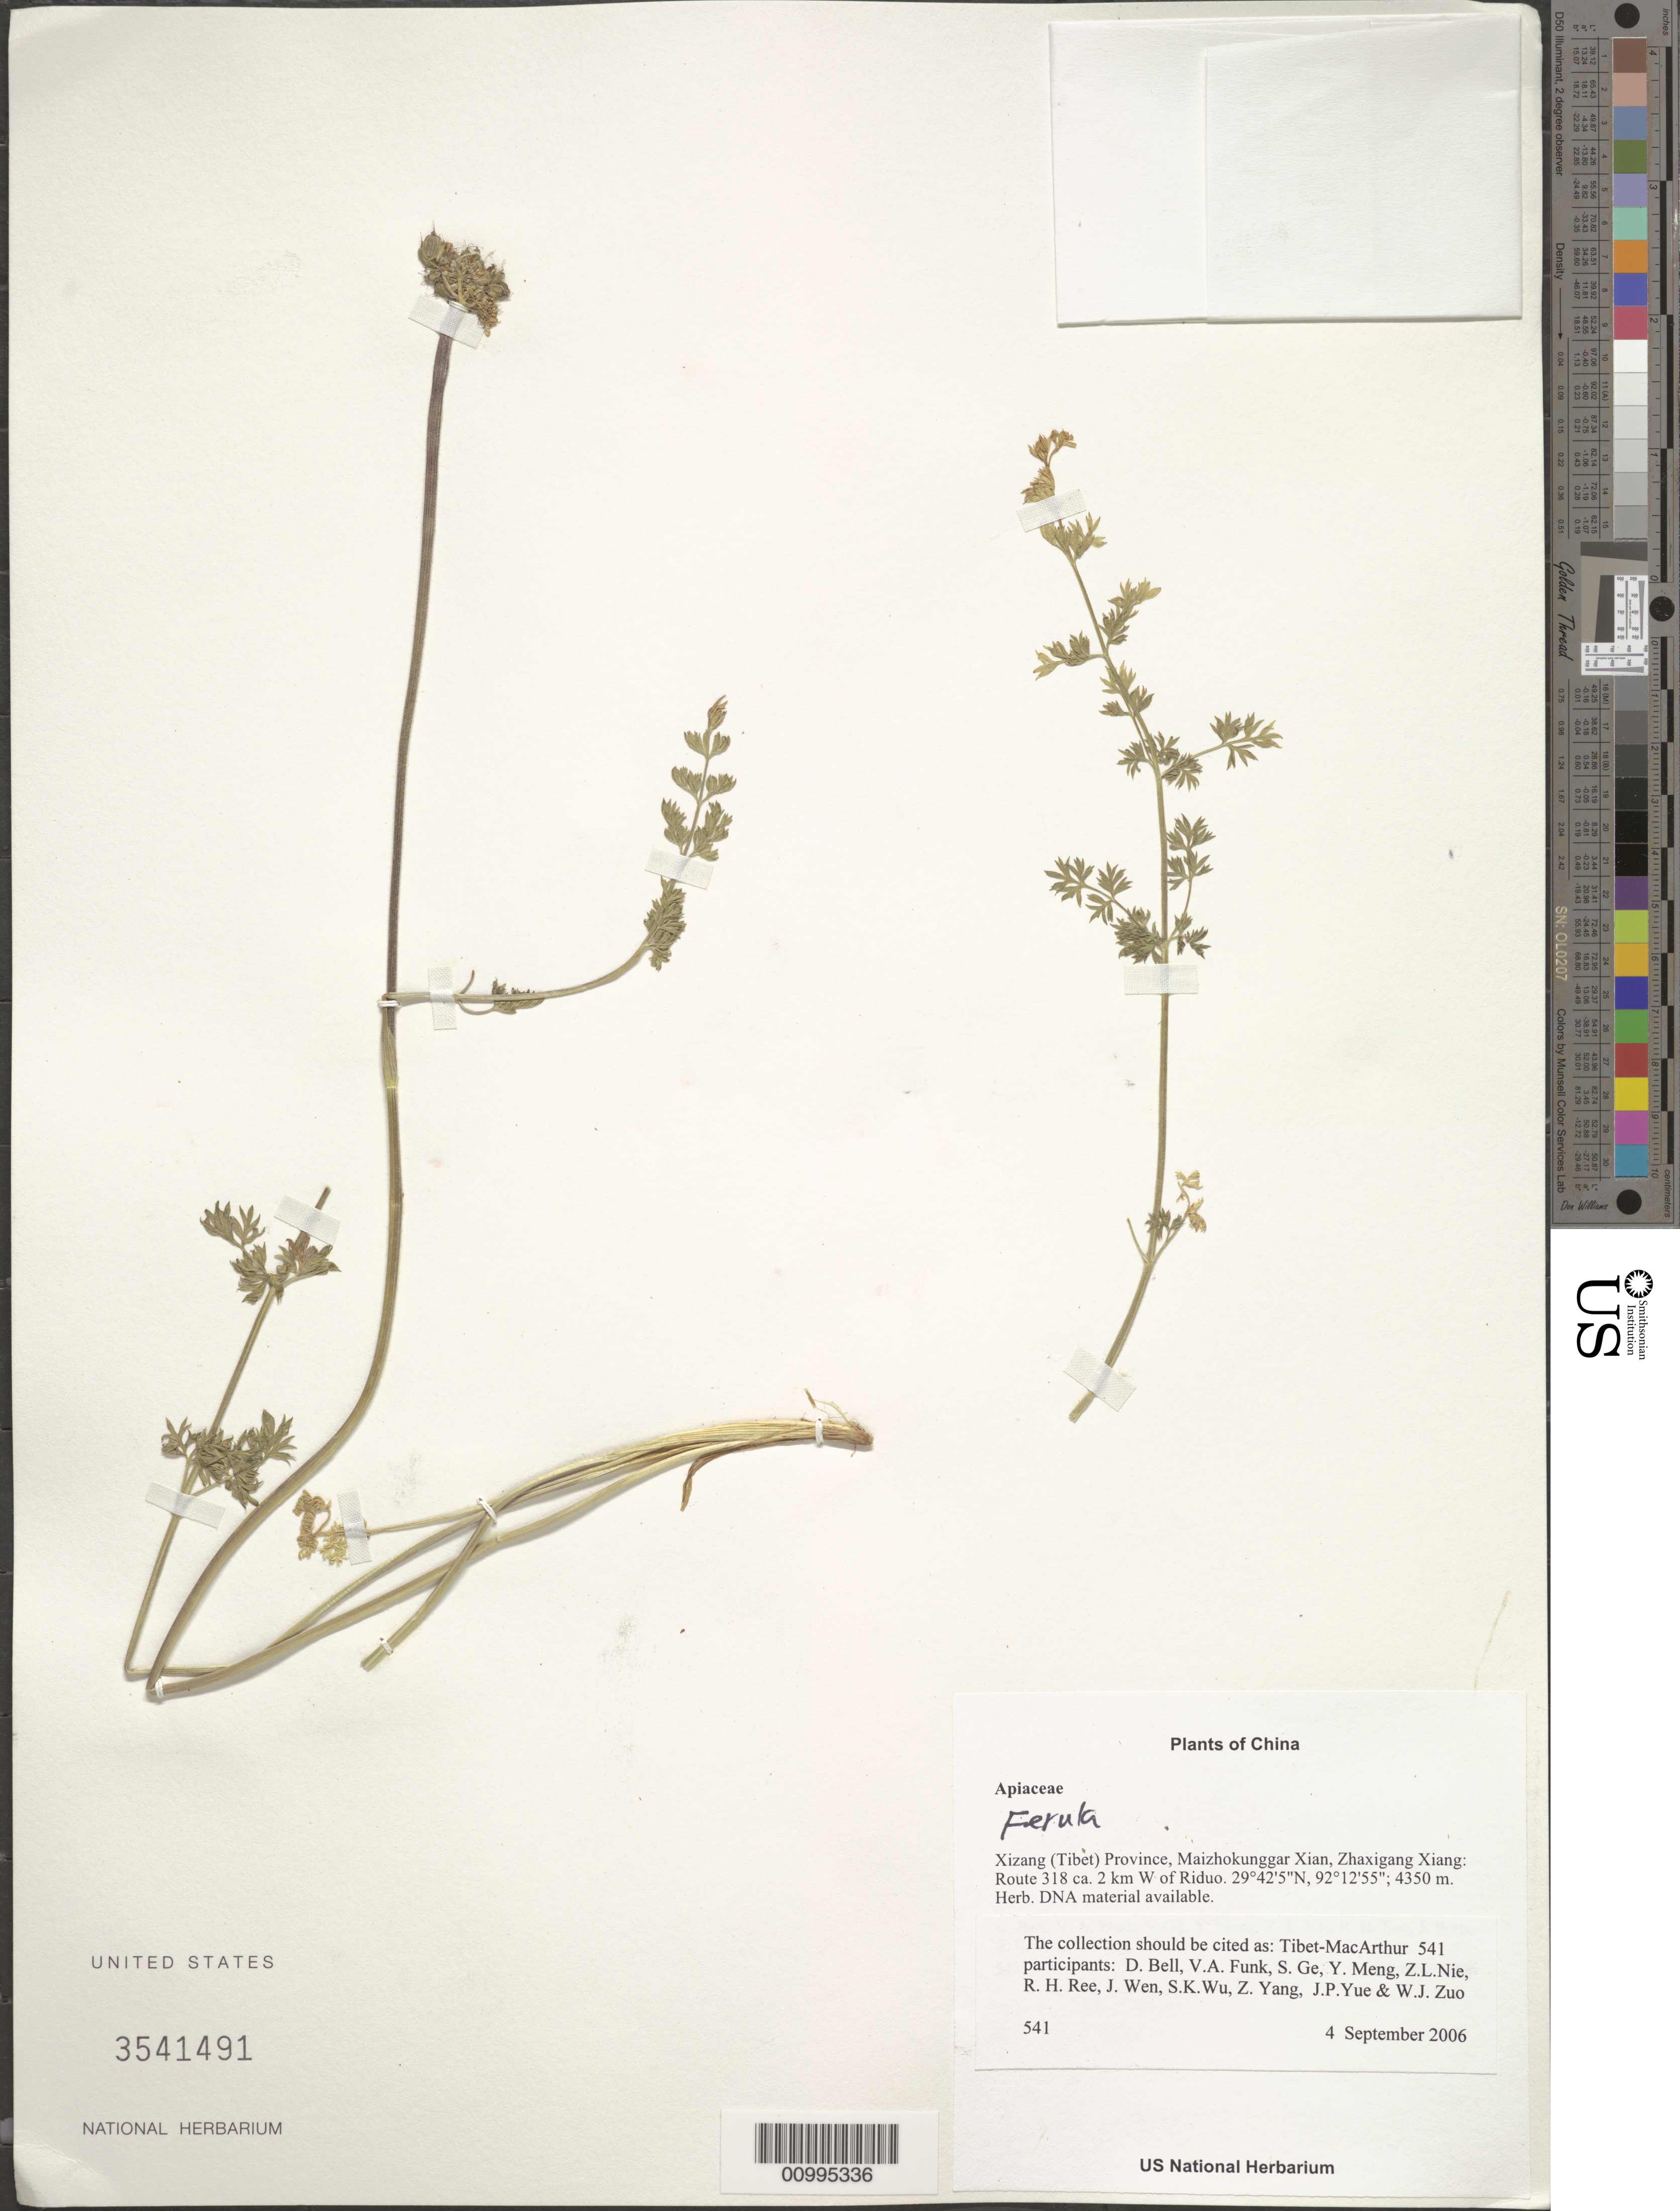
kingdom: Plantae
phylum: Tracheophyta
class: Magnoliopsida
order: Apiales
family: Apiaceae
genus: Ferula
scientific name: Ferula sp.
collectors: Tibet-MacArthur, D. A. Bell, V. Funk, S. Ge, Y. Meng, Z. Nie, R. Ree, J. Wen, S. K. Wu, Z. Yang, J. Yue & W. Zuo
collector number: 541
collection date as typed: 04 Sep 2006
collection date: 2006-09-04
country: China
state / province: Xizang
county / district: Maizhokunggar Xian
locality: Zhaxigang Xiang. Route 318 ca. 2 km W of Riduo.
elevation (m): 4350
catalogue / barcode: US 3541491